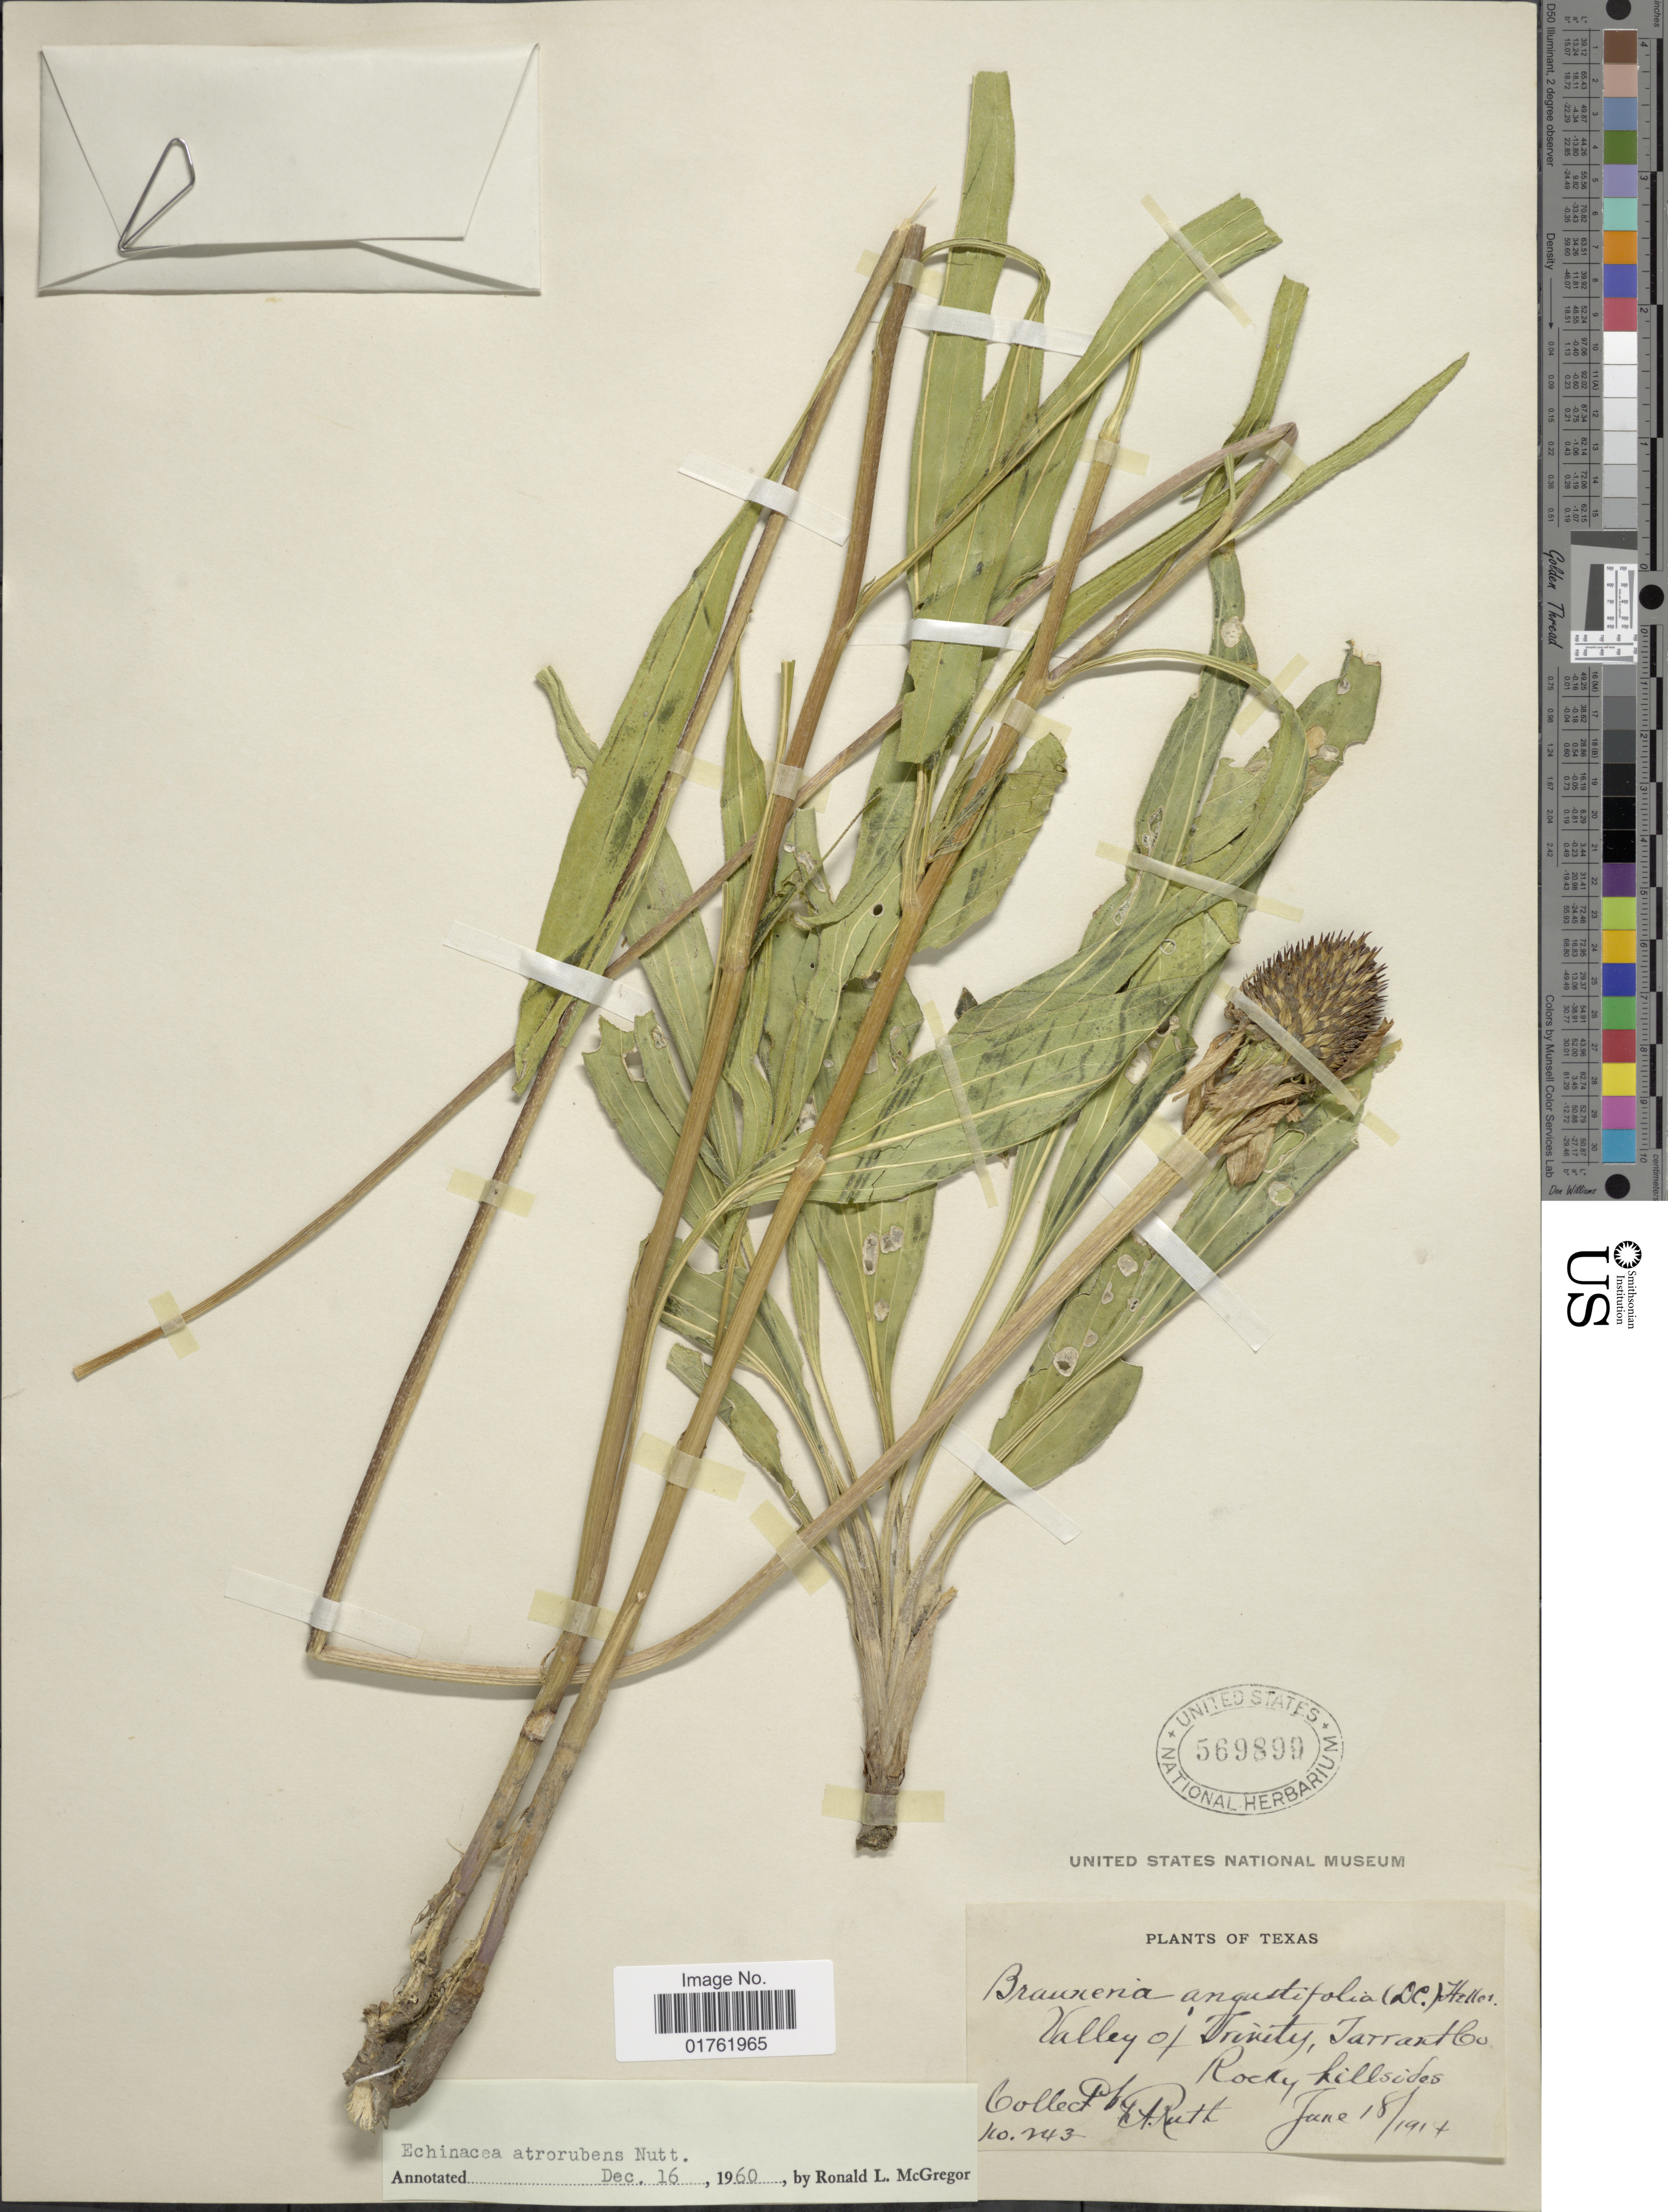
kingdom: Plantae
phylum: Tracheophyta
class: Magnoliopsida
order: Asterales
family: Asteraceae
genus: Echinacea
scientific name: Echinacea atrorubens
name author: (Nutt.) Nutt.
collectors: A. Ruth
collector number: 243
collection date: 1914-06-18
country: United States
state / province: Texas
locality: Valley of Trinity, Tarrant Co. Rocky hillsides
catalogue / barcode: US 569899